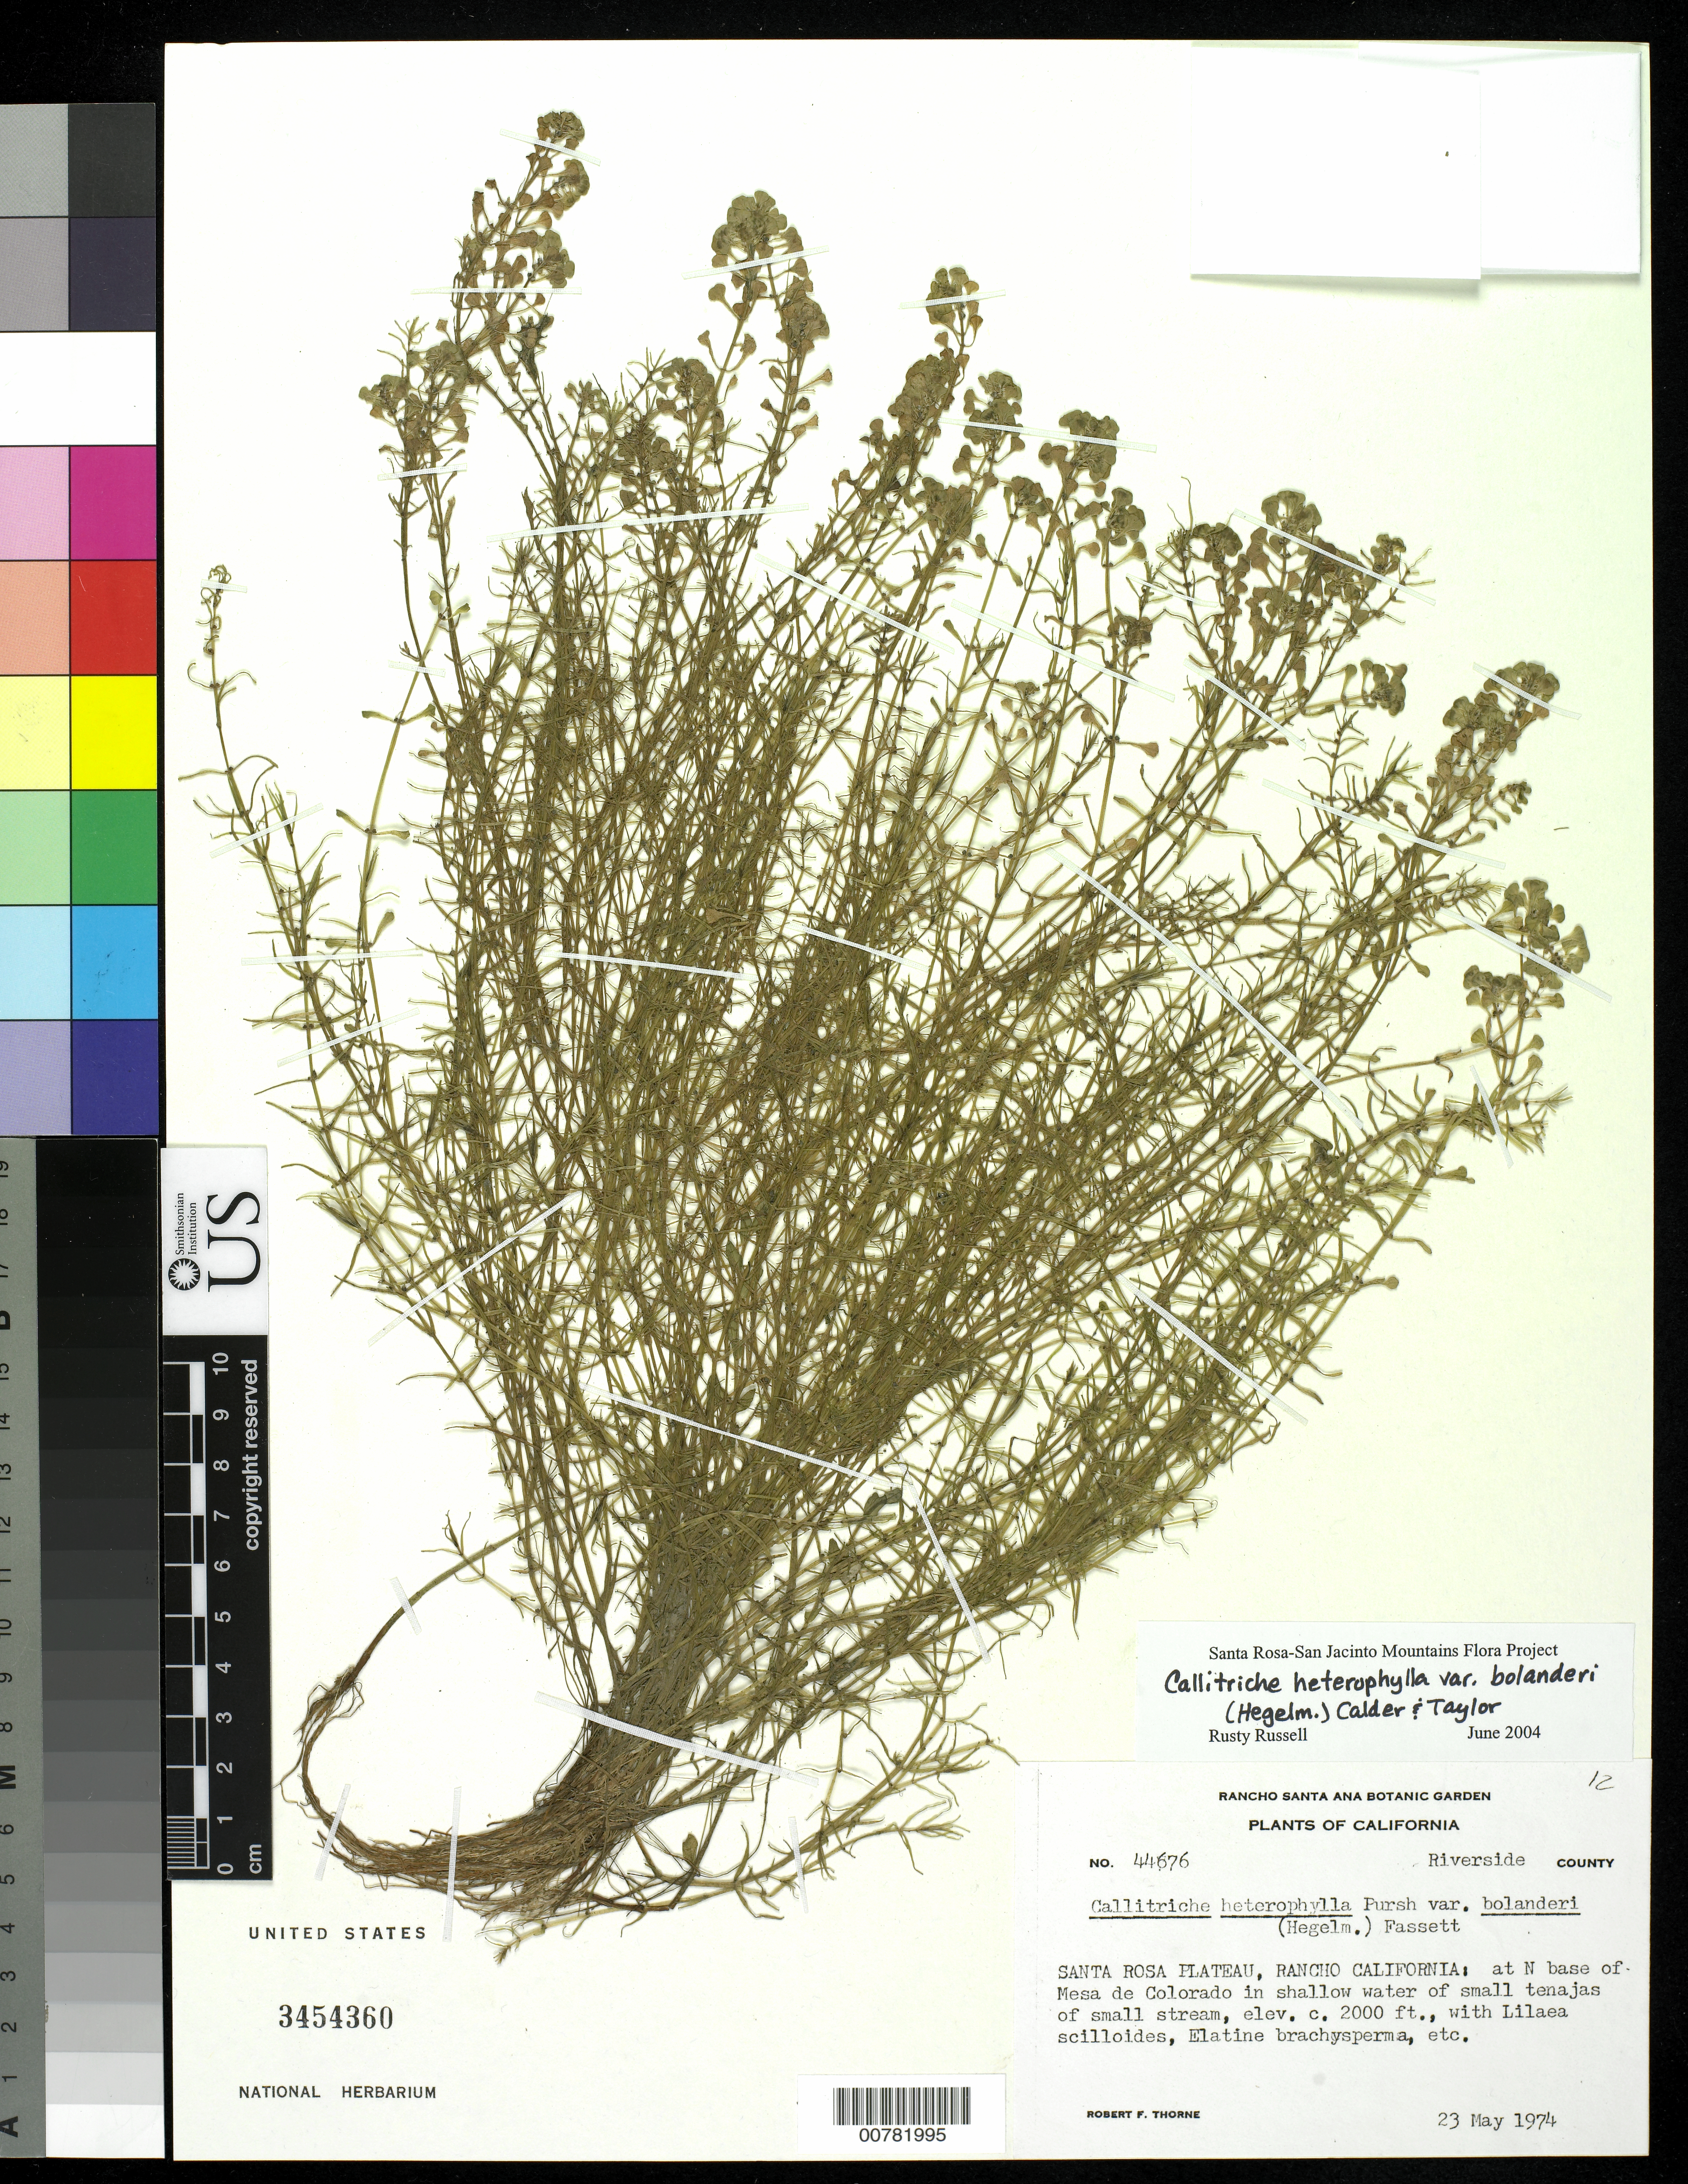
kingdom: Plantae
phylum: Tracheophyta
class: Magnoliopsida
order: Lamiales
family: Plantaginaceae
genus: Callitriche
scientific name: Callitriche heterophylla var. bolanderi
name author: (Hegelm.) Fassett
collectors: R. F. Thorne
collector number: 44676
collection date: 1974-05-23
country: United States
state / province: California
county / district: Riverside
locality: Riverside County. Santa Rosa Plateau. Rancho California: at N base of Mesa de Colorado.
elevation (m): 610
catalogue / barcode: US 3454360